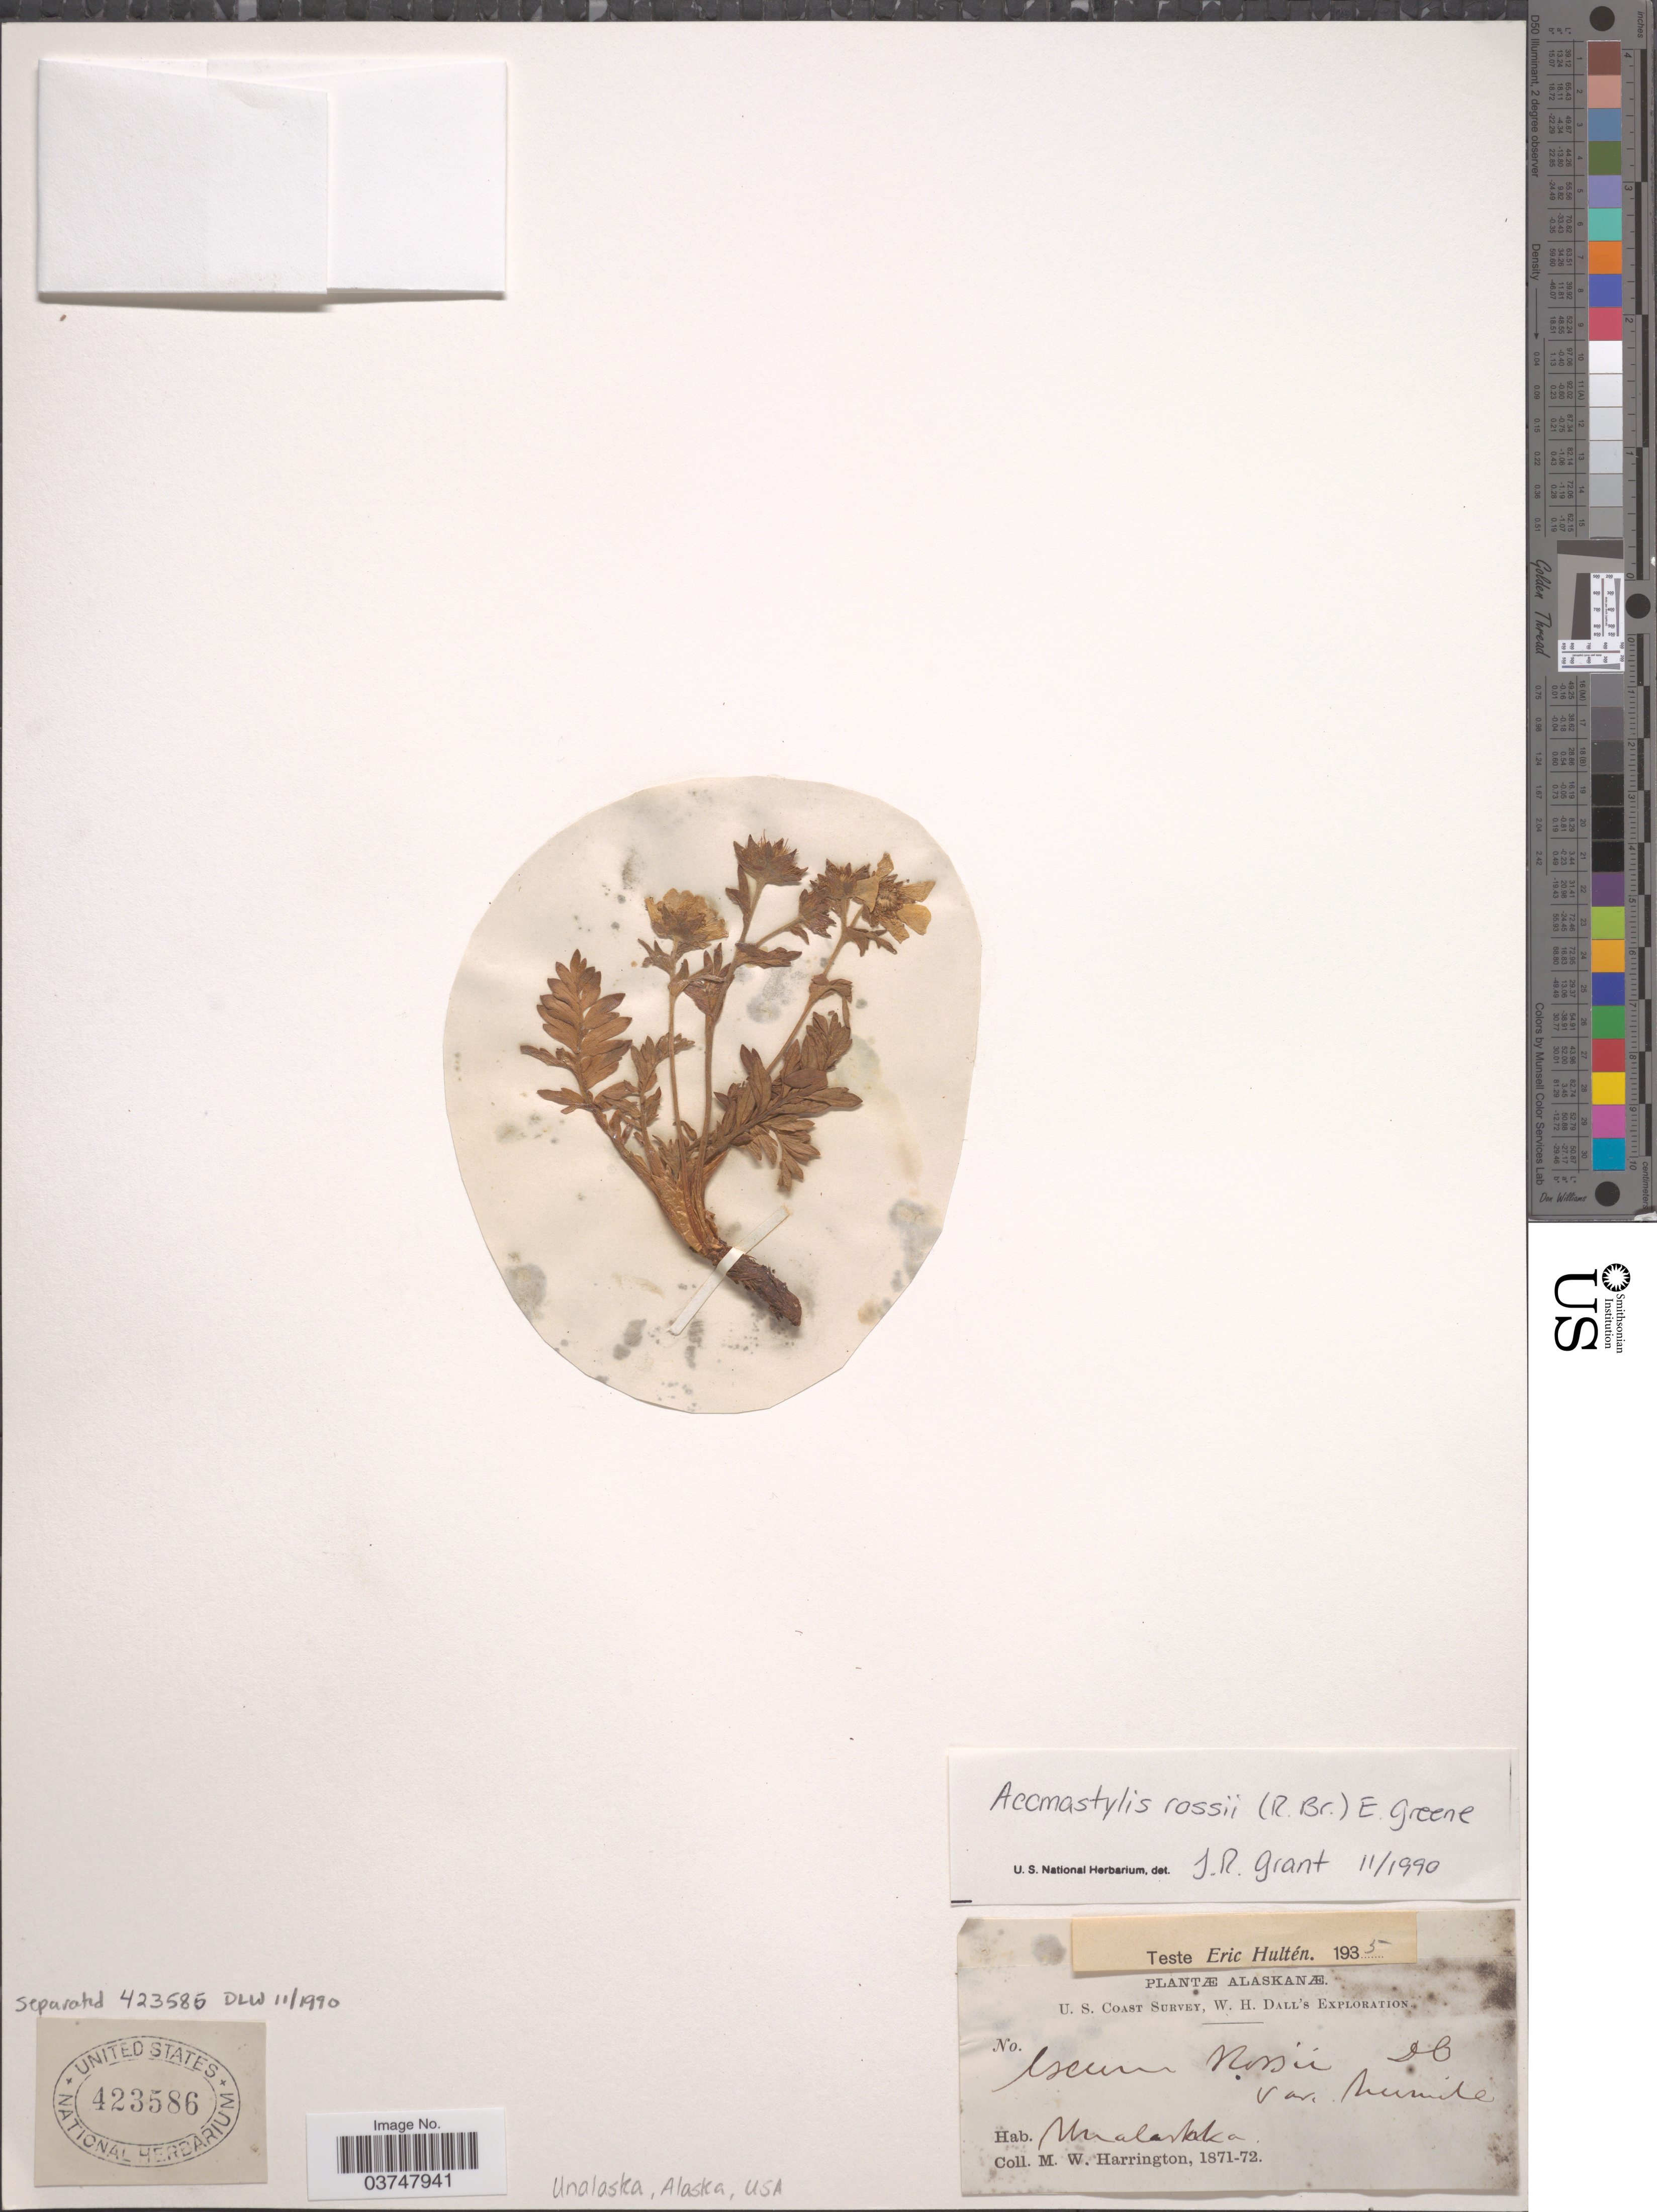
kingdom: Plantae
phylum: Tracheophyta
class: Magnoliopsida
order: Rosales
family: Rosaceae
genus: Geum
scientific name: Geum rossii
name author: (R. Br.) Ser.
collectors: M. W. Harrington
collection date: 1871/1872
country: United States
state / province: Alaska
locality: Unalaska.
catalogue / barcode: US 423586